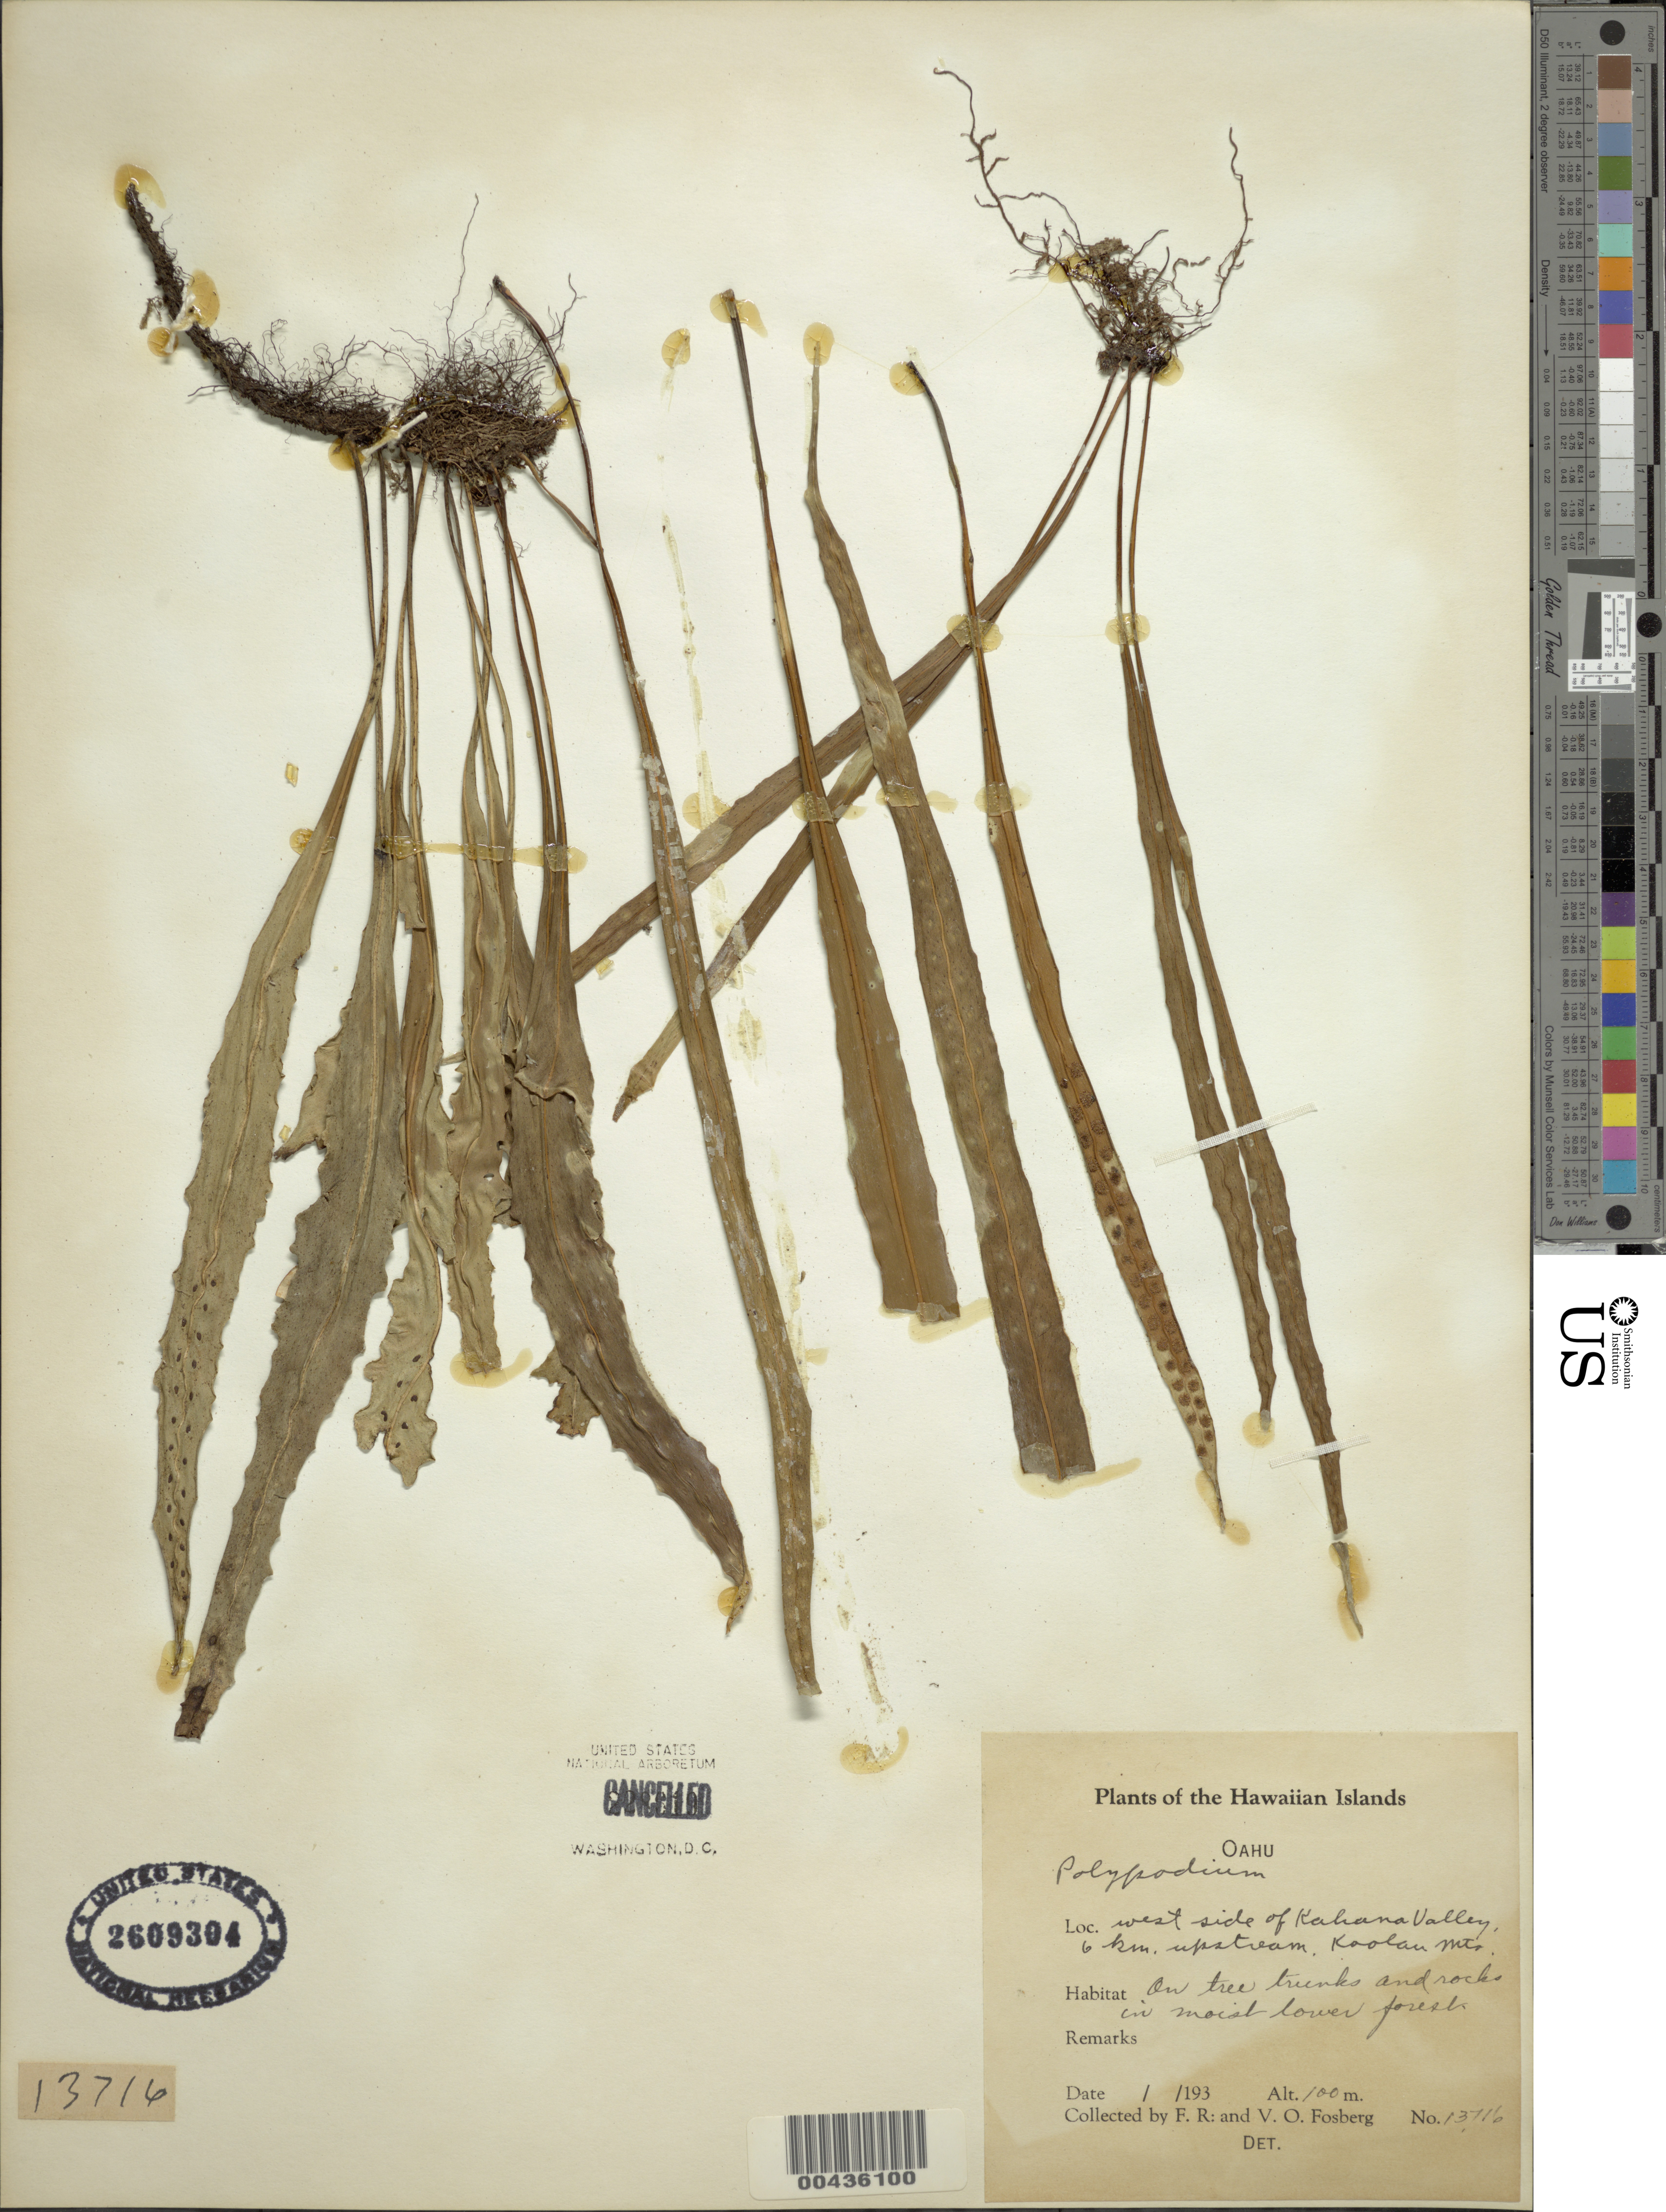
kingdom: Plantae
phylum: Tracheophyta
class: Polypodiopsida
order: Polypodiales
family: Polypodiaceae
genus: Lepisorus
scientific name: Lepisorus thunbergianus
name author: (Kaulf.) Ching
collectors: F. R. Fosberg & V. O. Fosberg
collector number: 13716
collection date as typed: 193?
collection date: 1937-04-18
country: United States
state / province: Hawaii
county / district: Honolulu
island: Oahu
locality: W side of Kahana Valley, 6 km upstream, Koolau Mts.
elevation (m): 100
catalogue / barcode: US 2609394